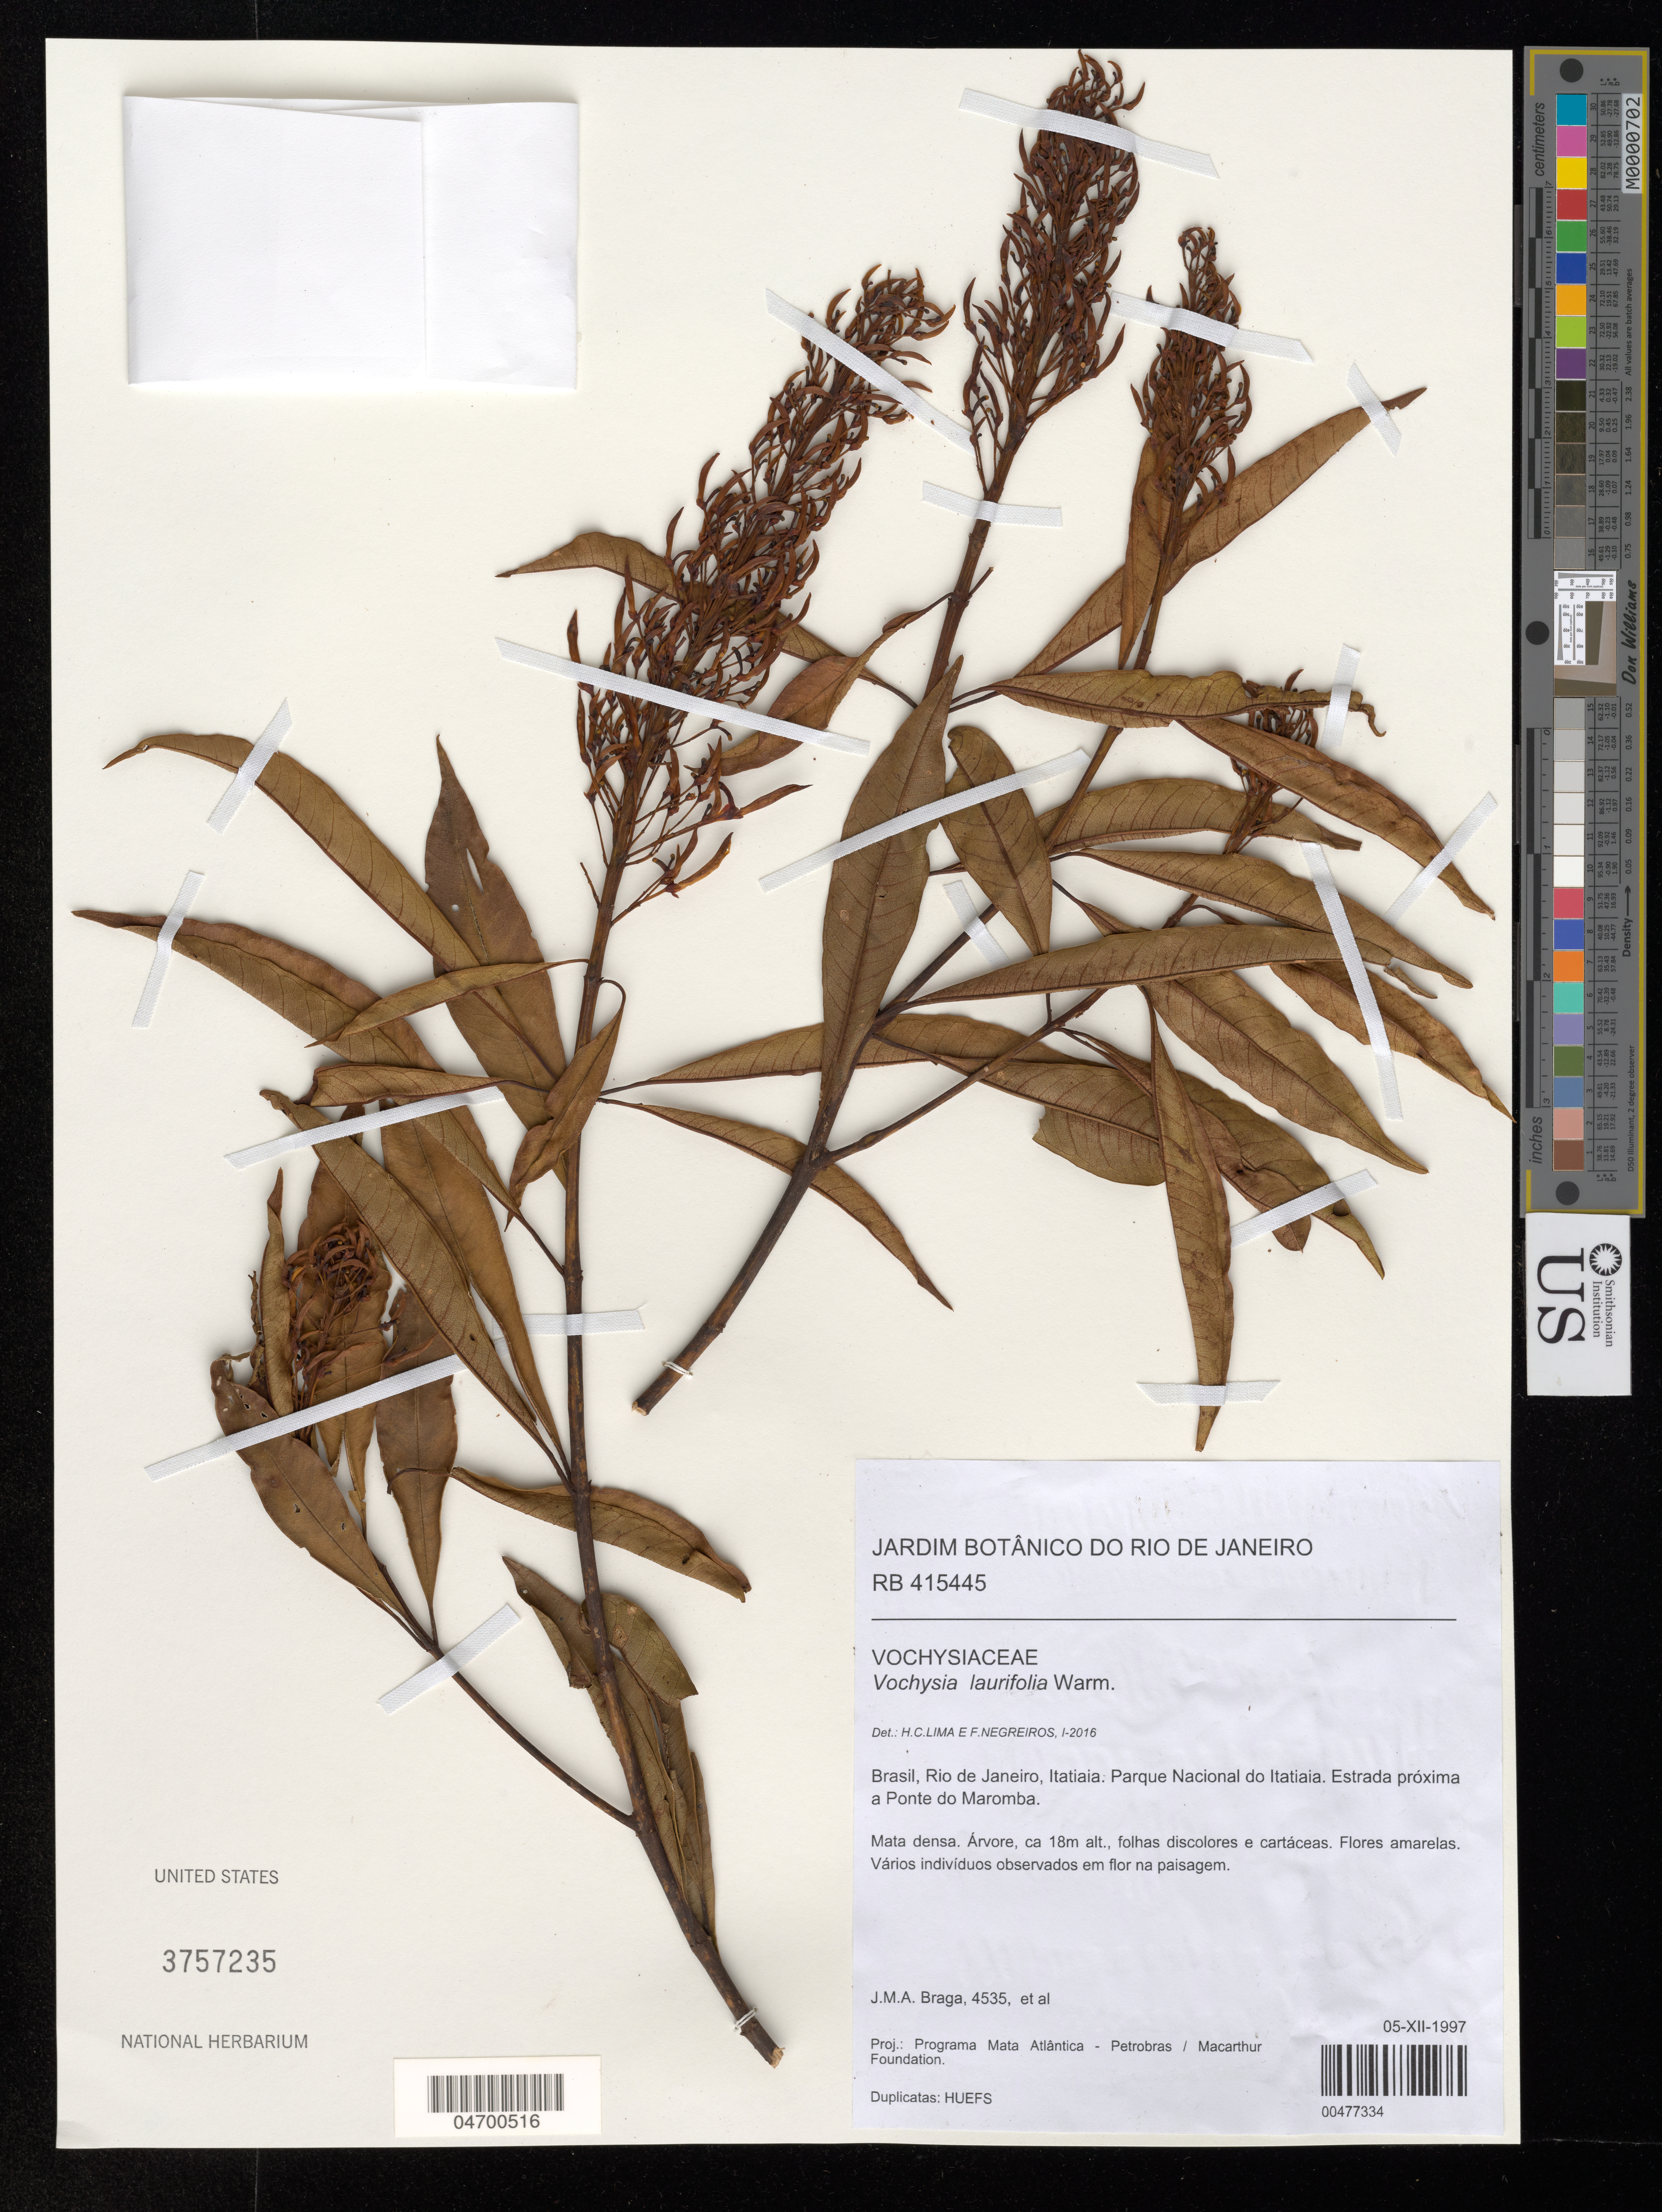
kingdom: Plantae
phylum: Tracheophyta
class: Magnoliopsida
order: Myrtales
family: Vochysiaceae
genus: Vochysia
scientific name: Vochysia laurifolia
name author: Warm.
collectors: J. M. A. Braga & et al.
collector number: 4535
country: Brazil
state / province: Rio de Janeiro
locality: Itatiaia: Parque NAcional do Itatiaia. Estrada próxima a Ponte do Moramba.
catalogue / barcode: US 3757235